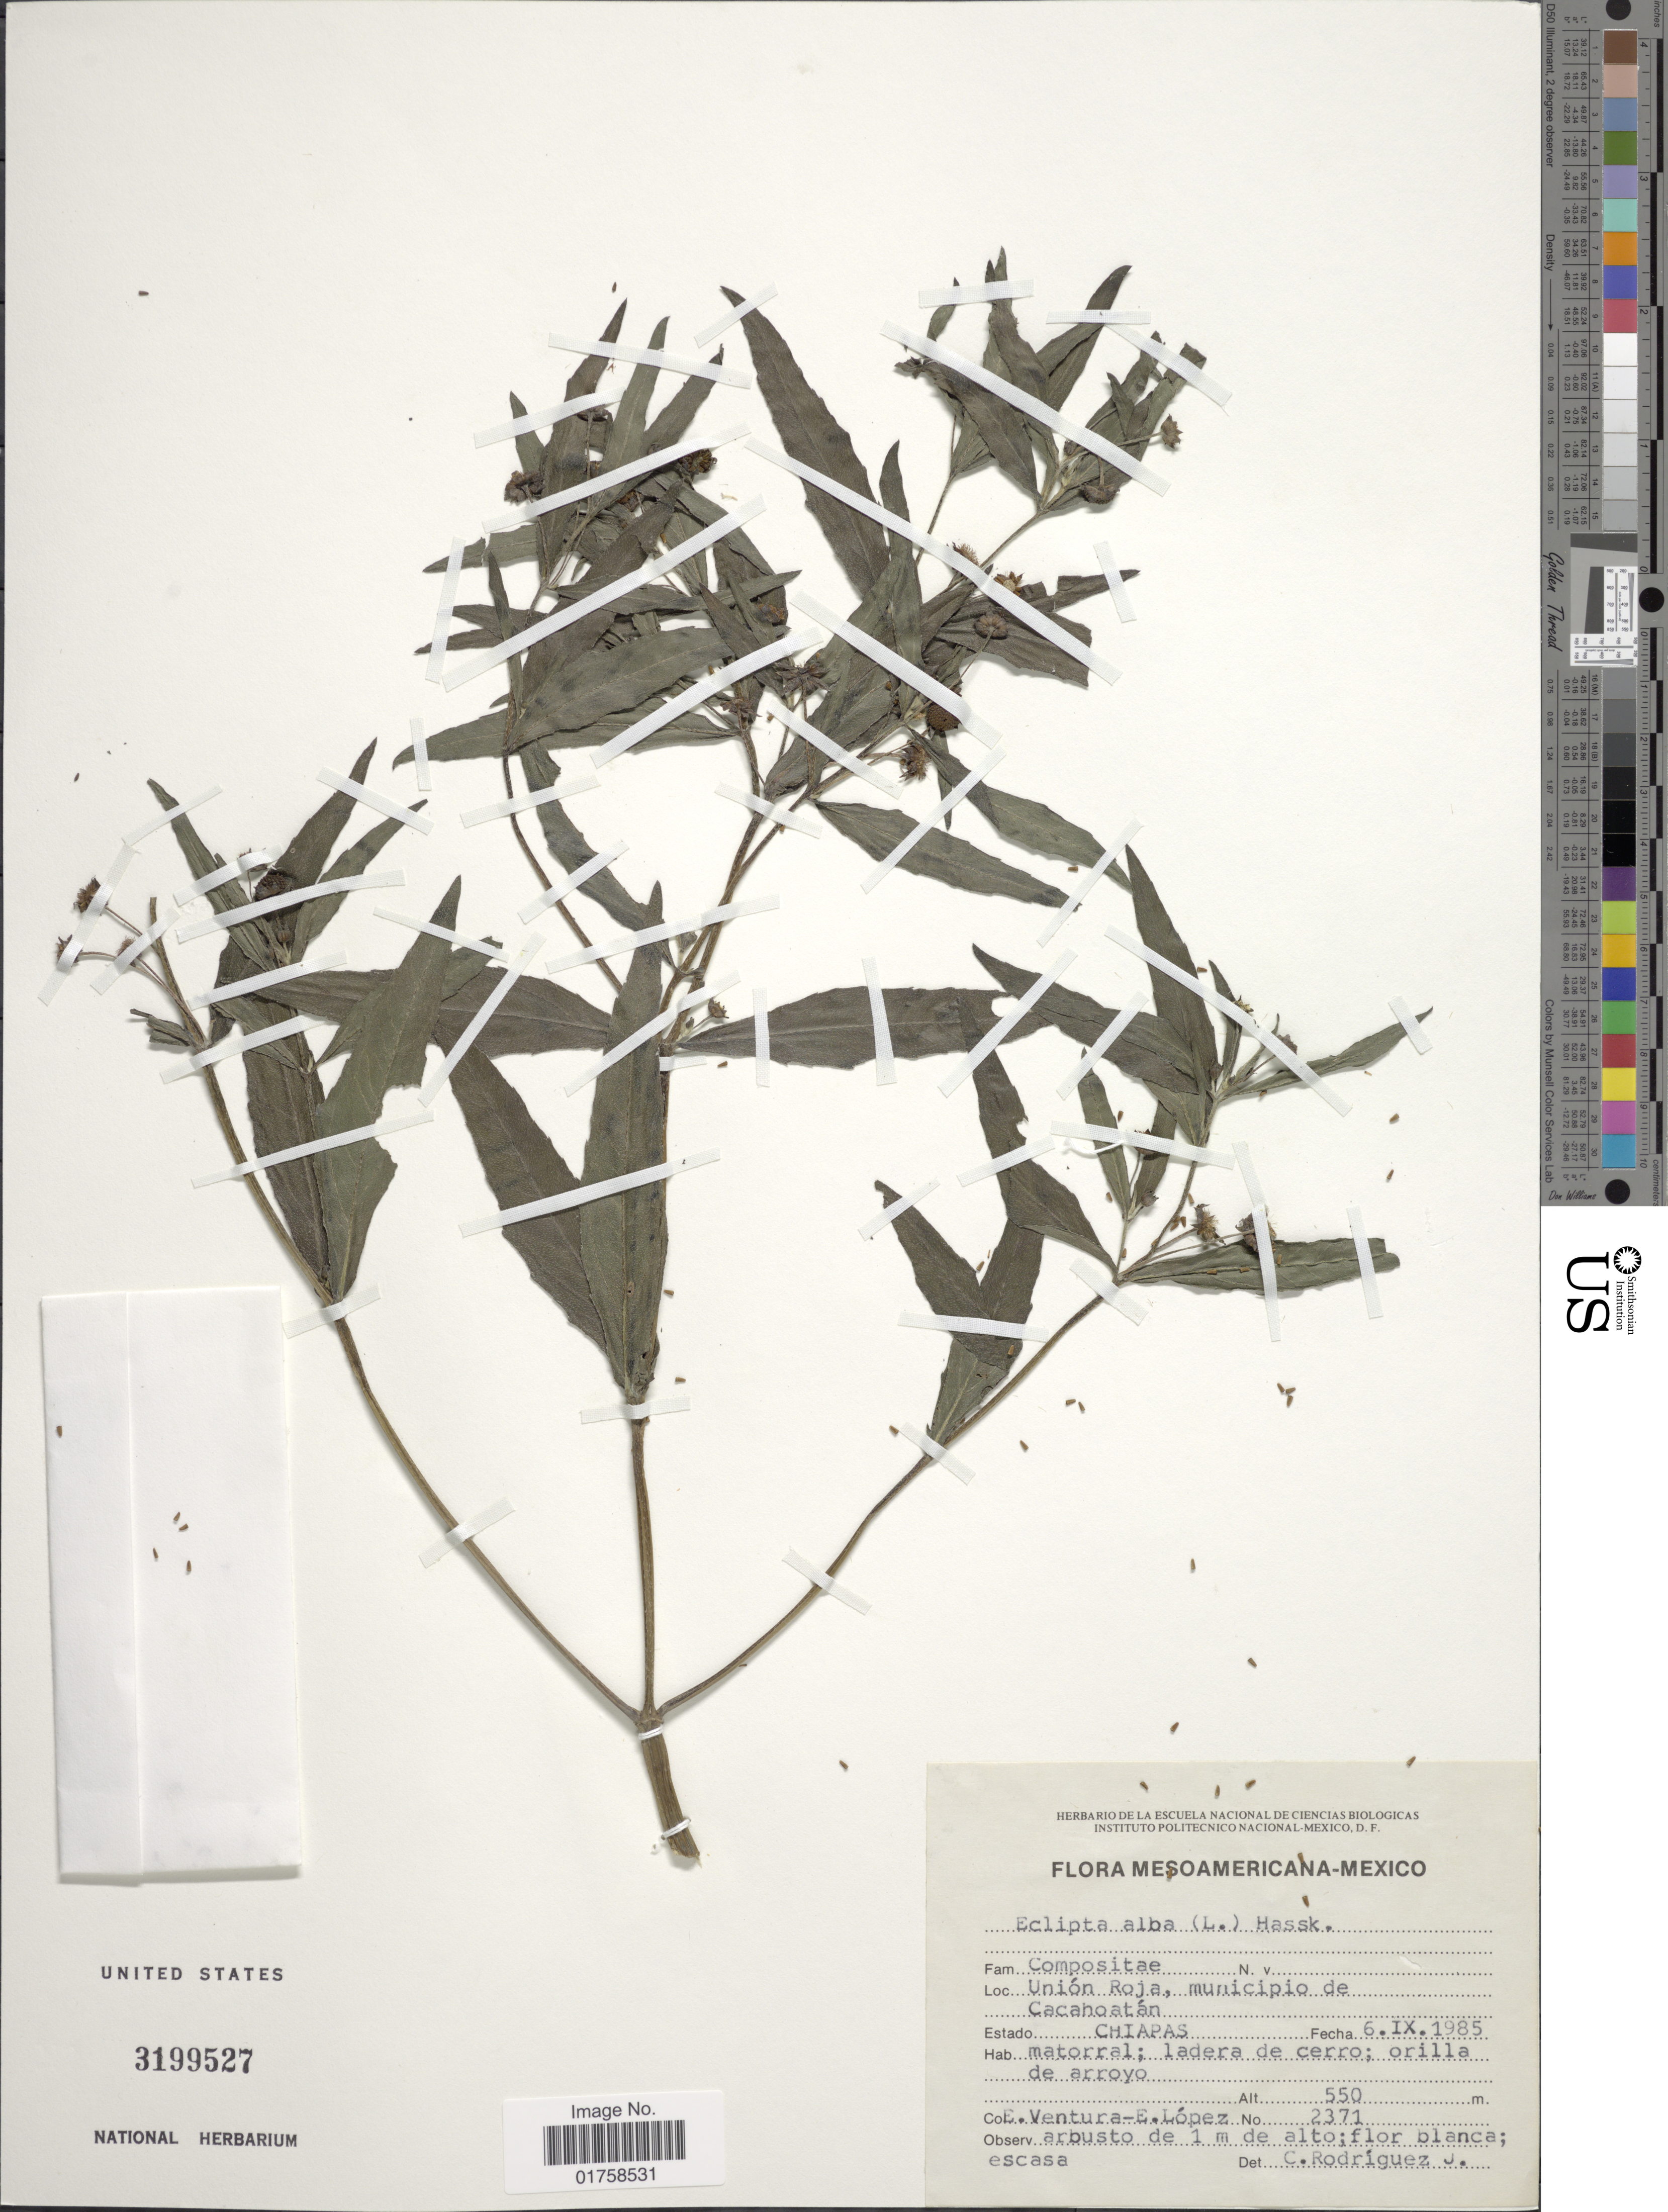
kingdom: Plantae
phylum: Tracheophyta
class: Magnoliopsida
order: Asterales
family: Asteraceae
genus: Eclipta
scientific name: Eclipta alba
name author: (L.) Hassk.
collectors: E. Ventura & E. López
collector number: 2371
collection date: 1985-09-06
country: Mexico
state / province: Chiapas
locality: Estado Chiapas. Union Roja, municipio de Cacahoatan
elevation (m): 550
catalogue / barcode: US 3199527